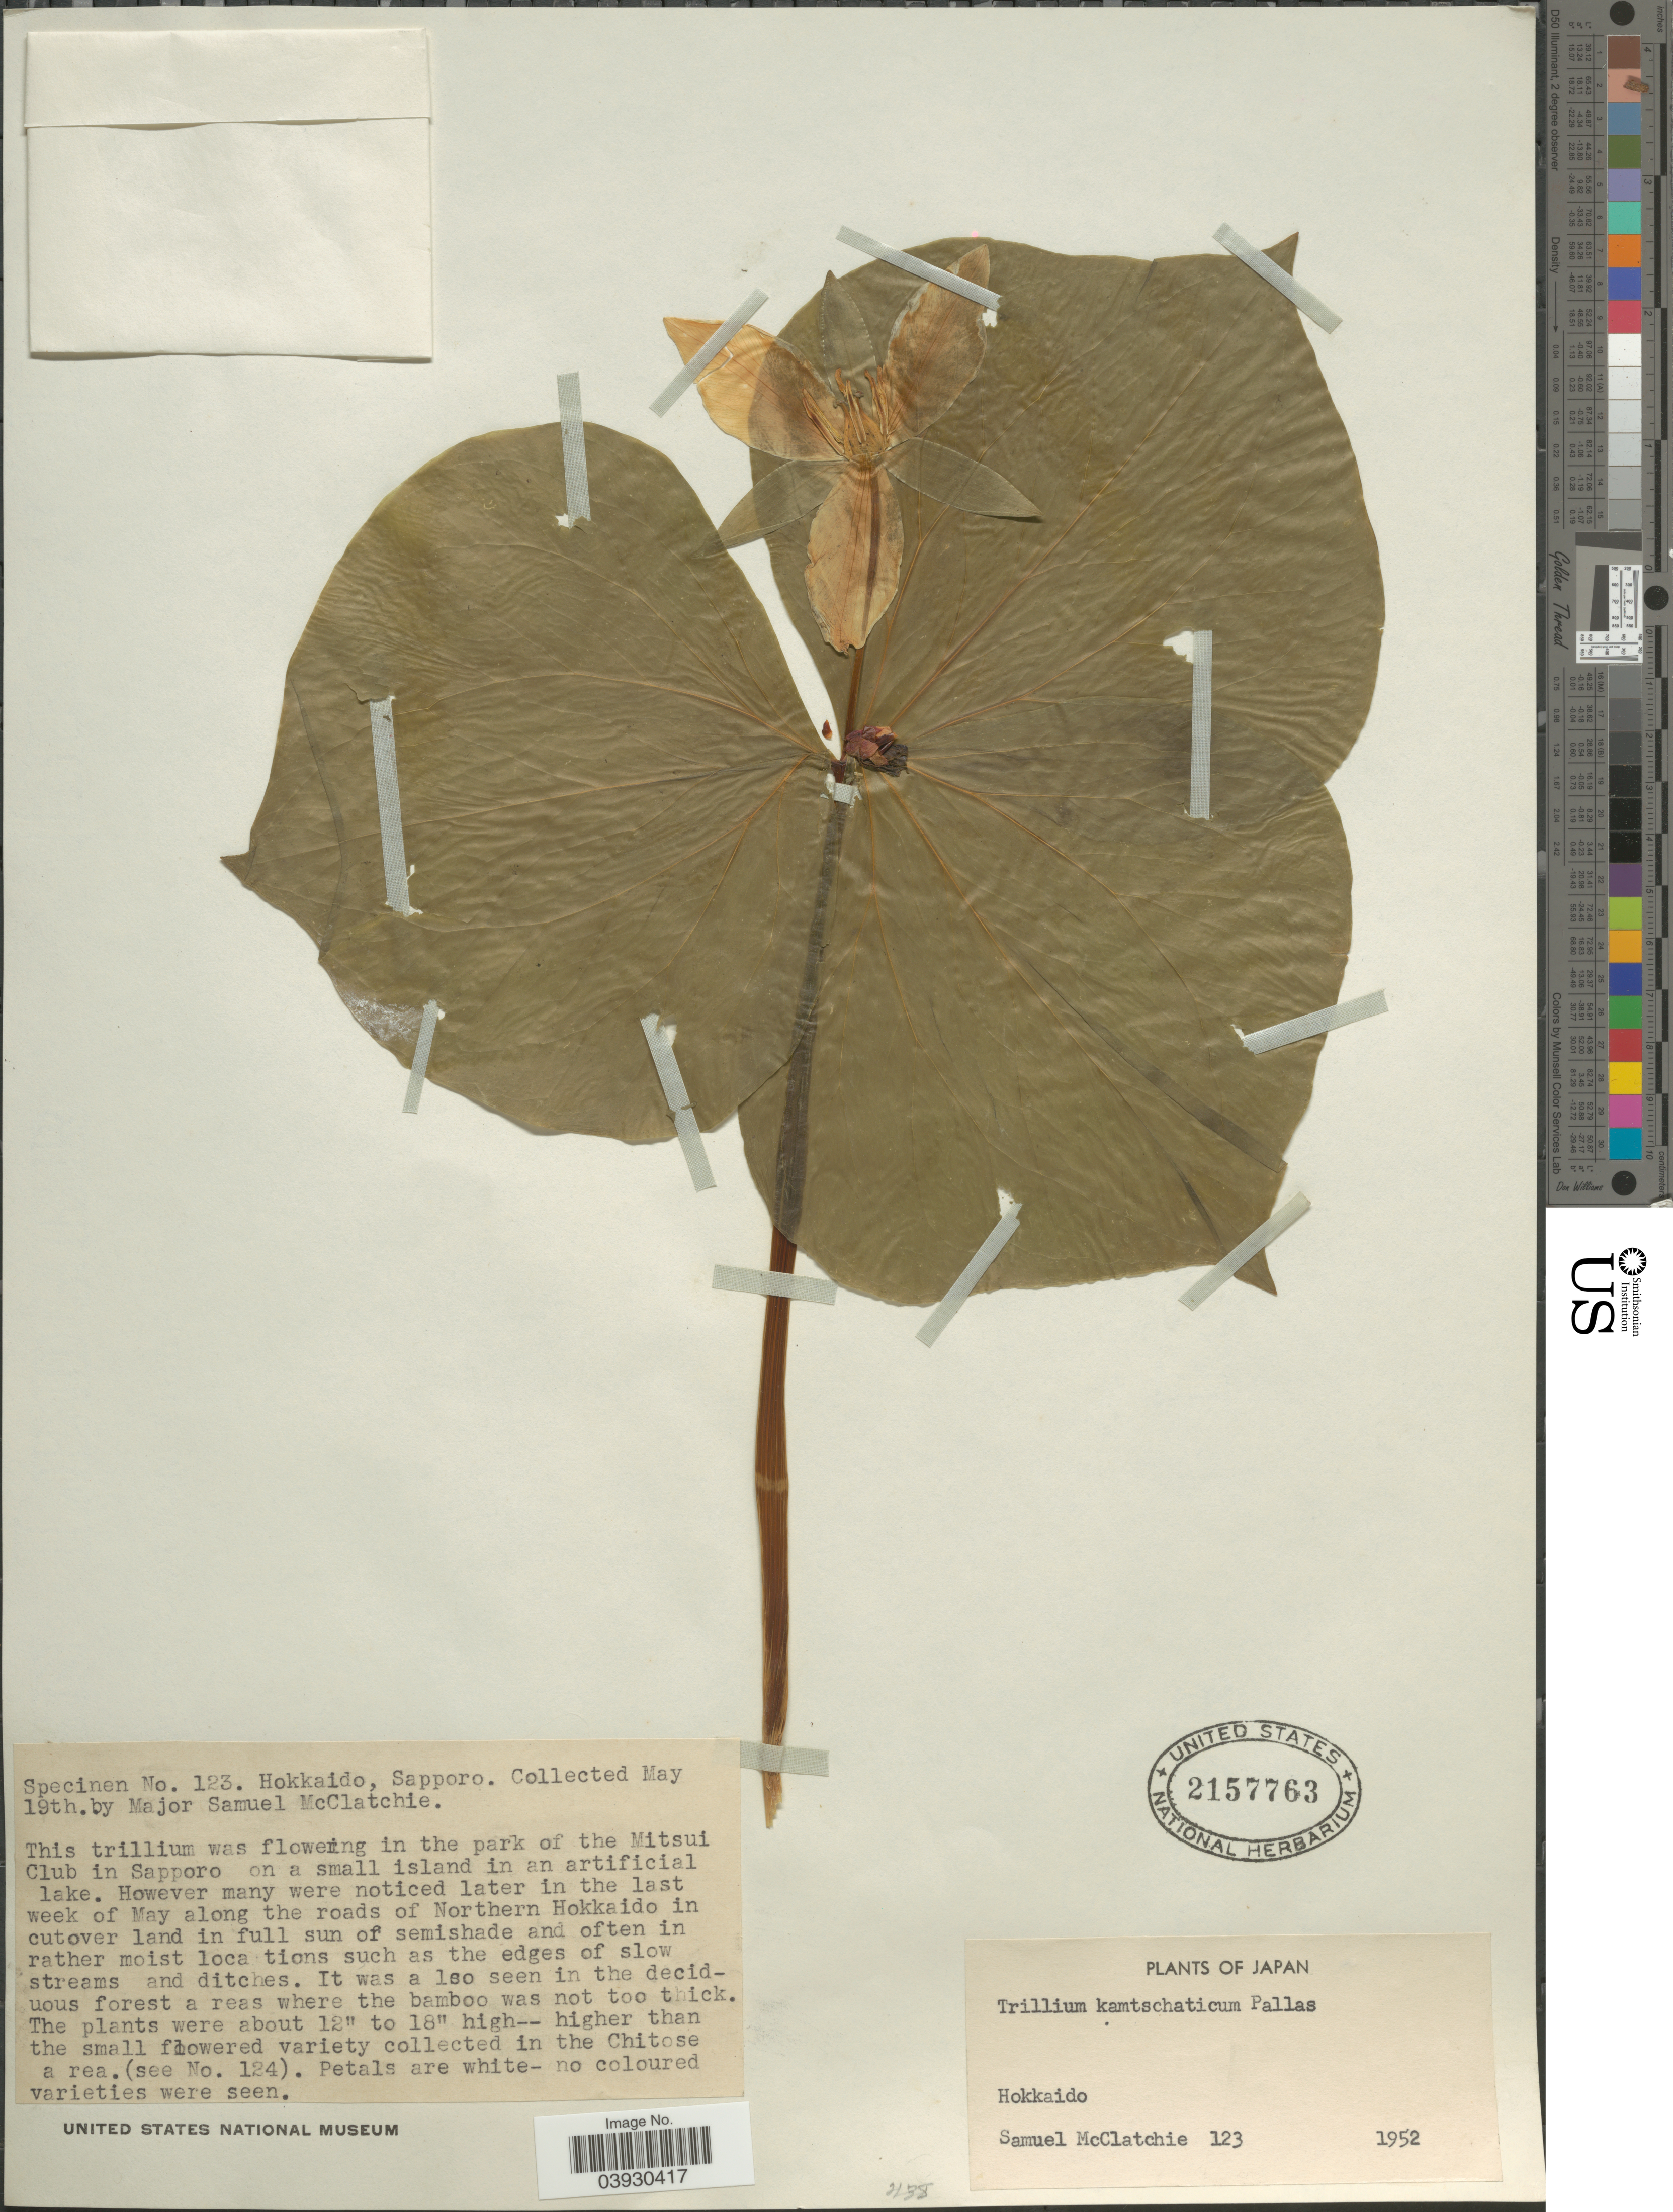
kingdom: Plantae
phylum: Tracheophyta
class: Liliopsida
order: Liliales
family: Melanthiaceae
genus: Trillium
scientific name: Trillium camschatcense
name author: Ker Gawl.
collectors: S. McClatchie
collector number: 123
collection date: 1952-05-19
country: Japan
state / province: Hokkaidō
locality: Sapporo. In the park of the Mitsui Club in Sapporo on a small island in an artificial lake. Along the roads of Northern Hokkaido in cutover land. [unsure placement]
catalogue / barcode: US 2157763